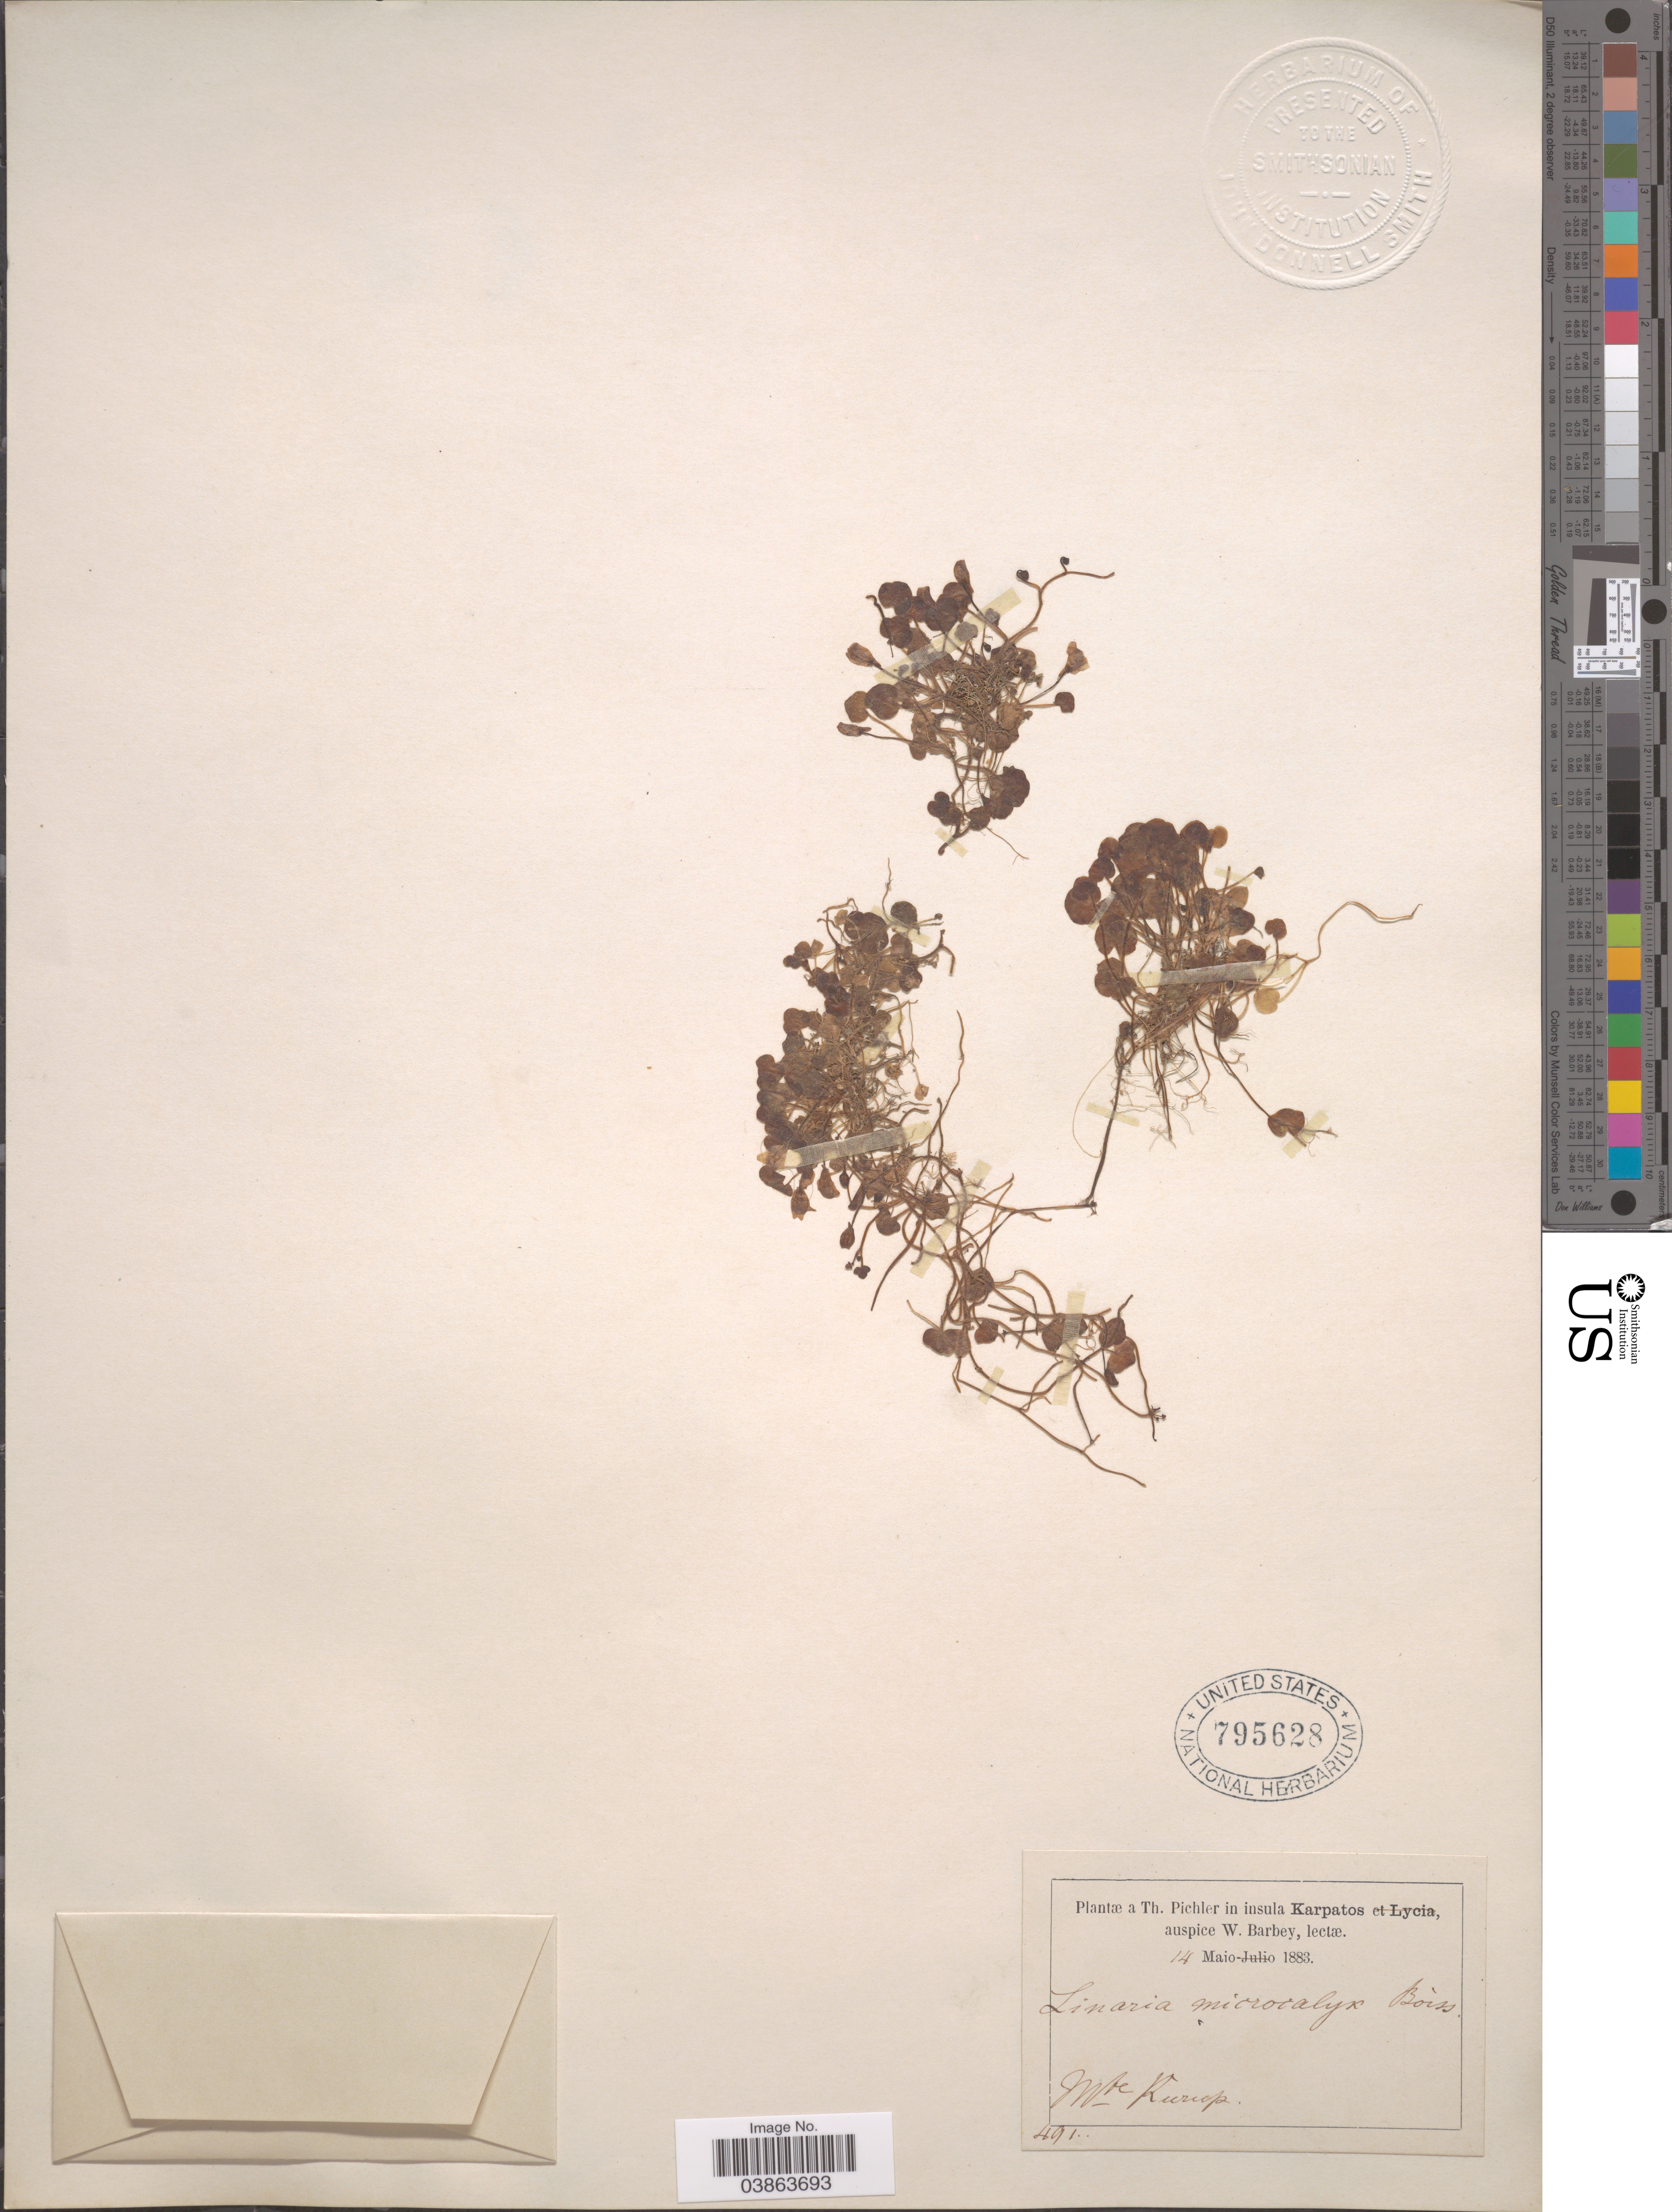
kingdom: Plantae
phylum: Tracheophyta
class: Magnoliopsida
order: Lamiales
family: Plantaginaceae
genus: Linaria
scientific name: Linaria microcalyx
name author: Boiss.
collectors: T. Pichler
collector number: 491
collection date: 1883-05-14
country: Greece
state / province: South Aegean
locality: Insula. Karpatos. Mte. Kurup.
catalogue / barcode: US 795628